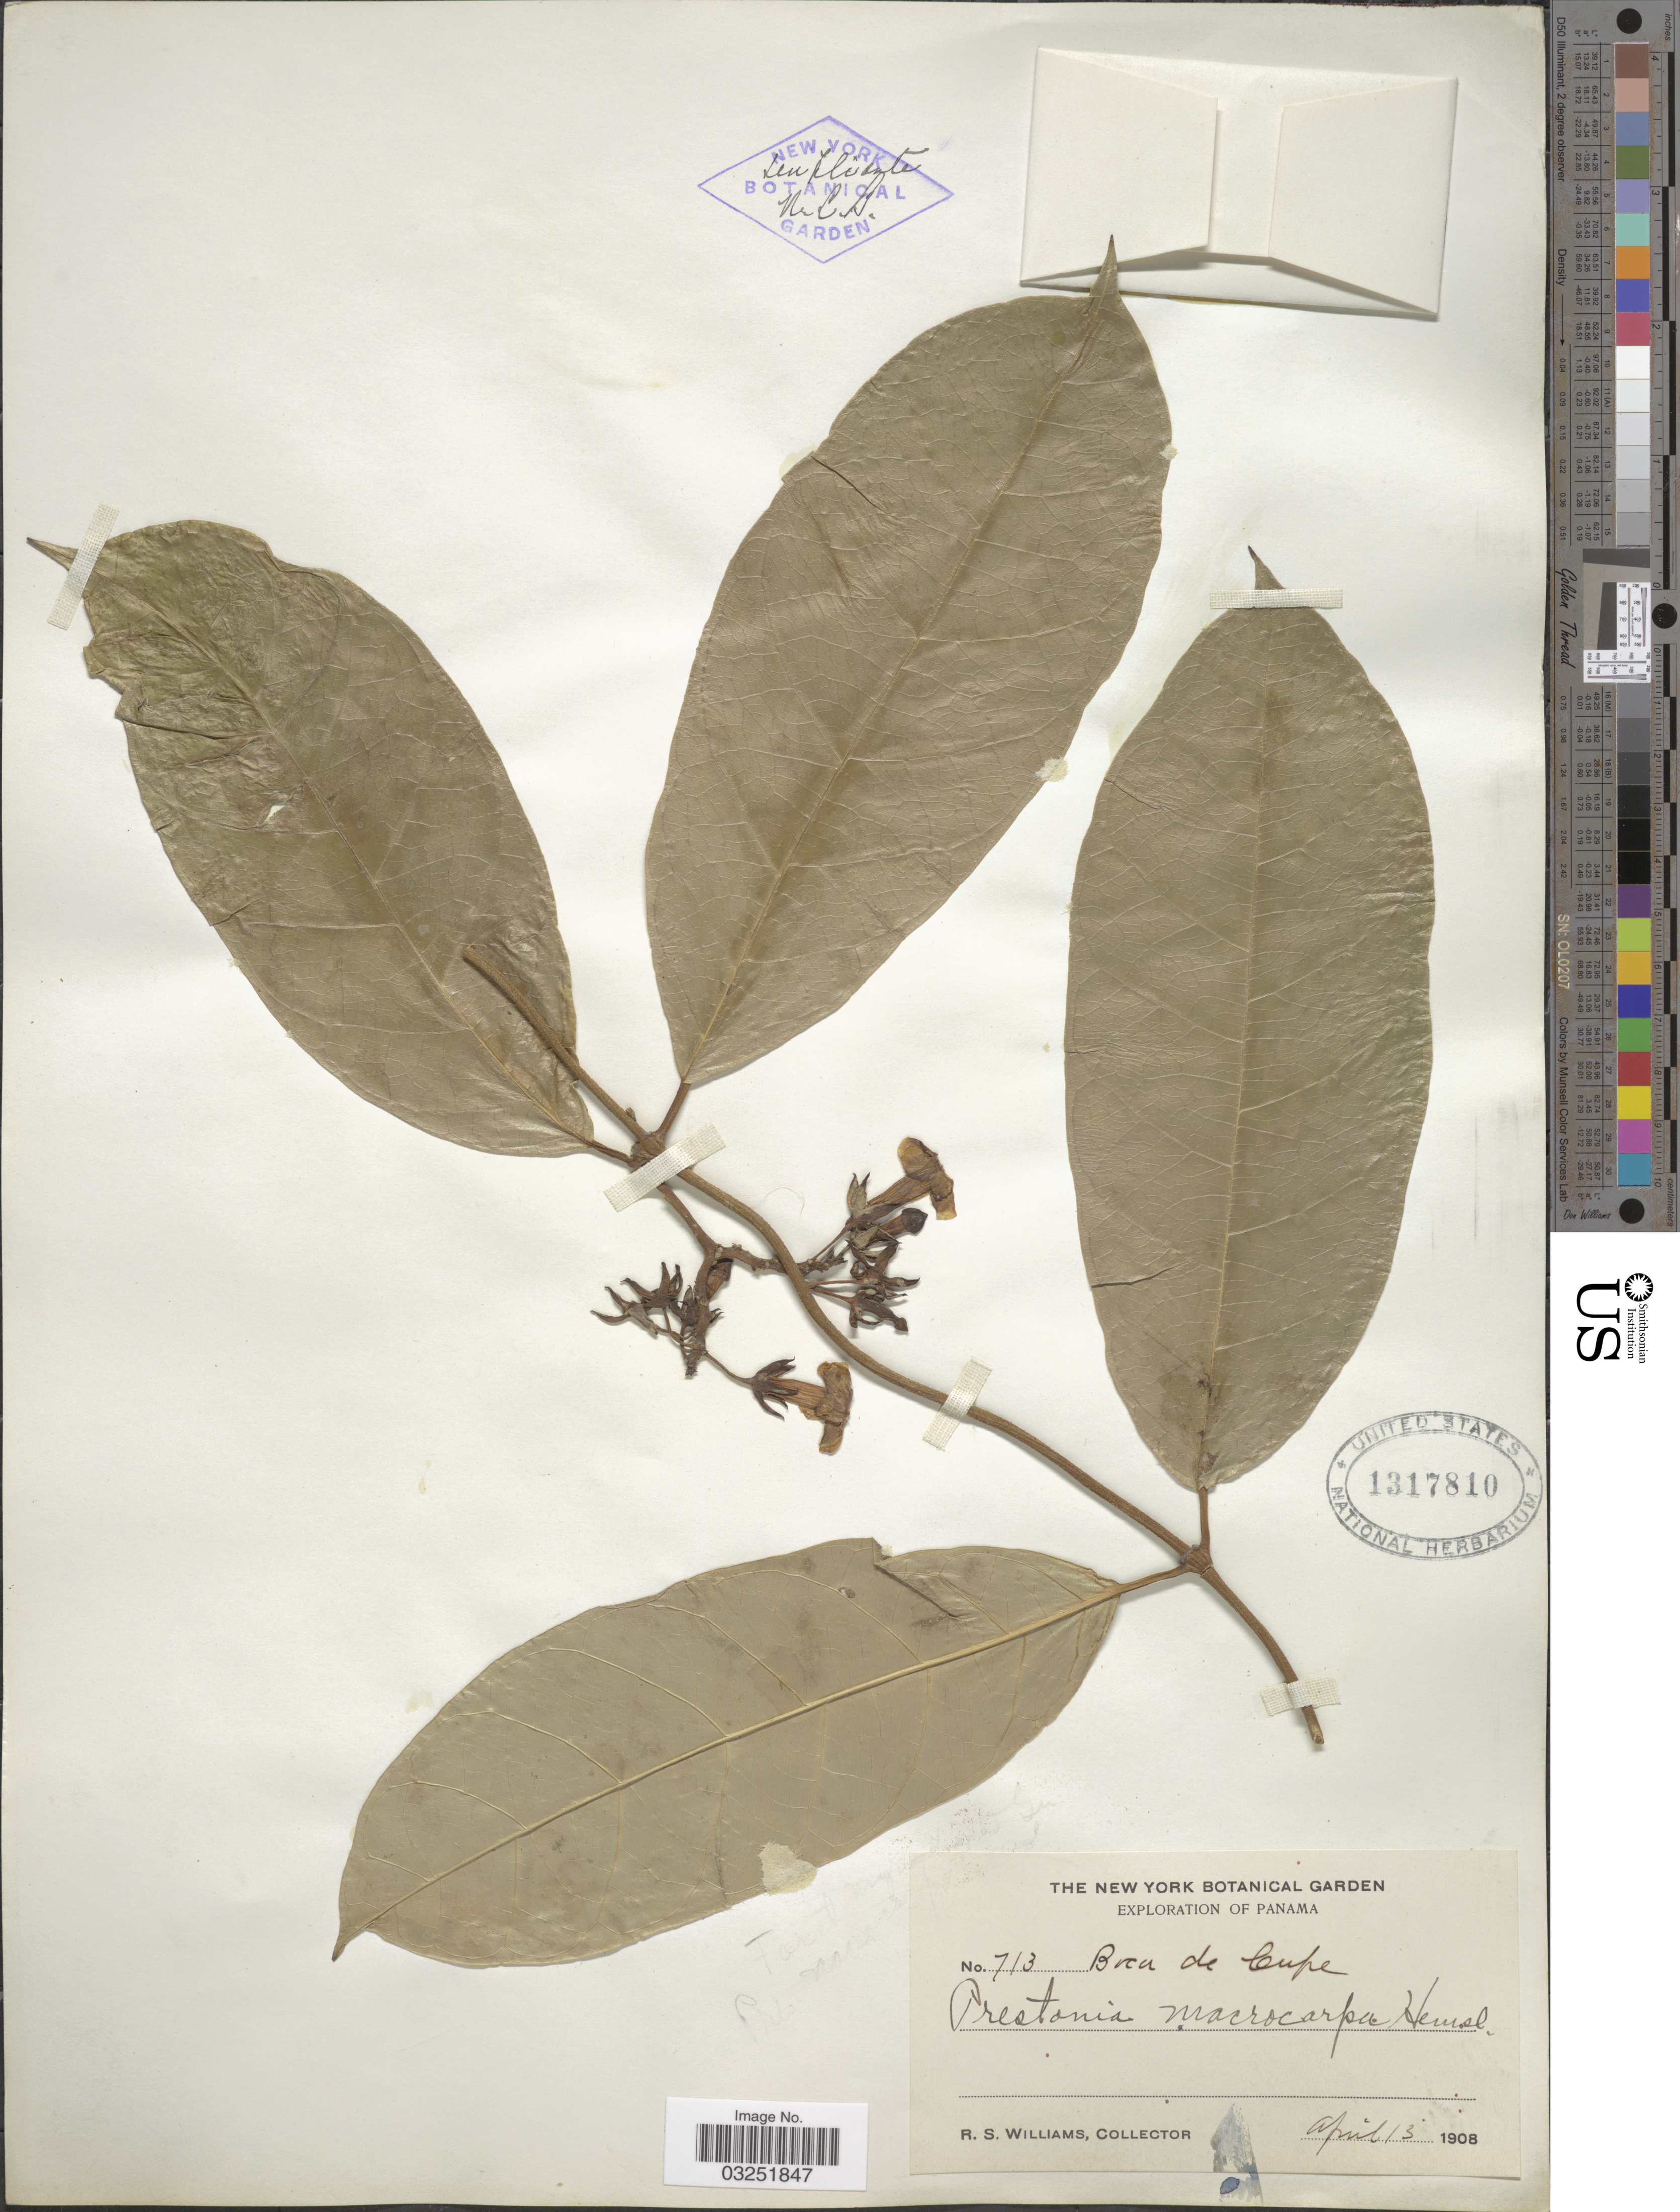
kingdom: Plantae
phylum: Tracheophyta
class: Magnoliopsida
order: Gentianales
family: Apocynaceae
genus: Prestonia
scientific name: Prestonia portobellensis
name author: (Beurl.) Woodson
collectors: R. S. Williams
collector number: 713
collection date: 1908-04-13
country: Panama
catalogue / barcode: US 1317810